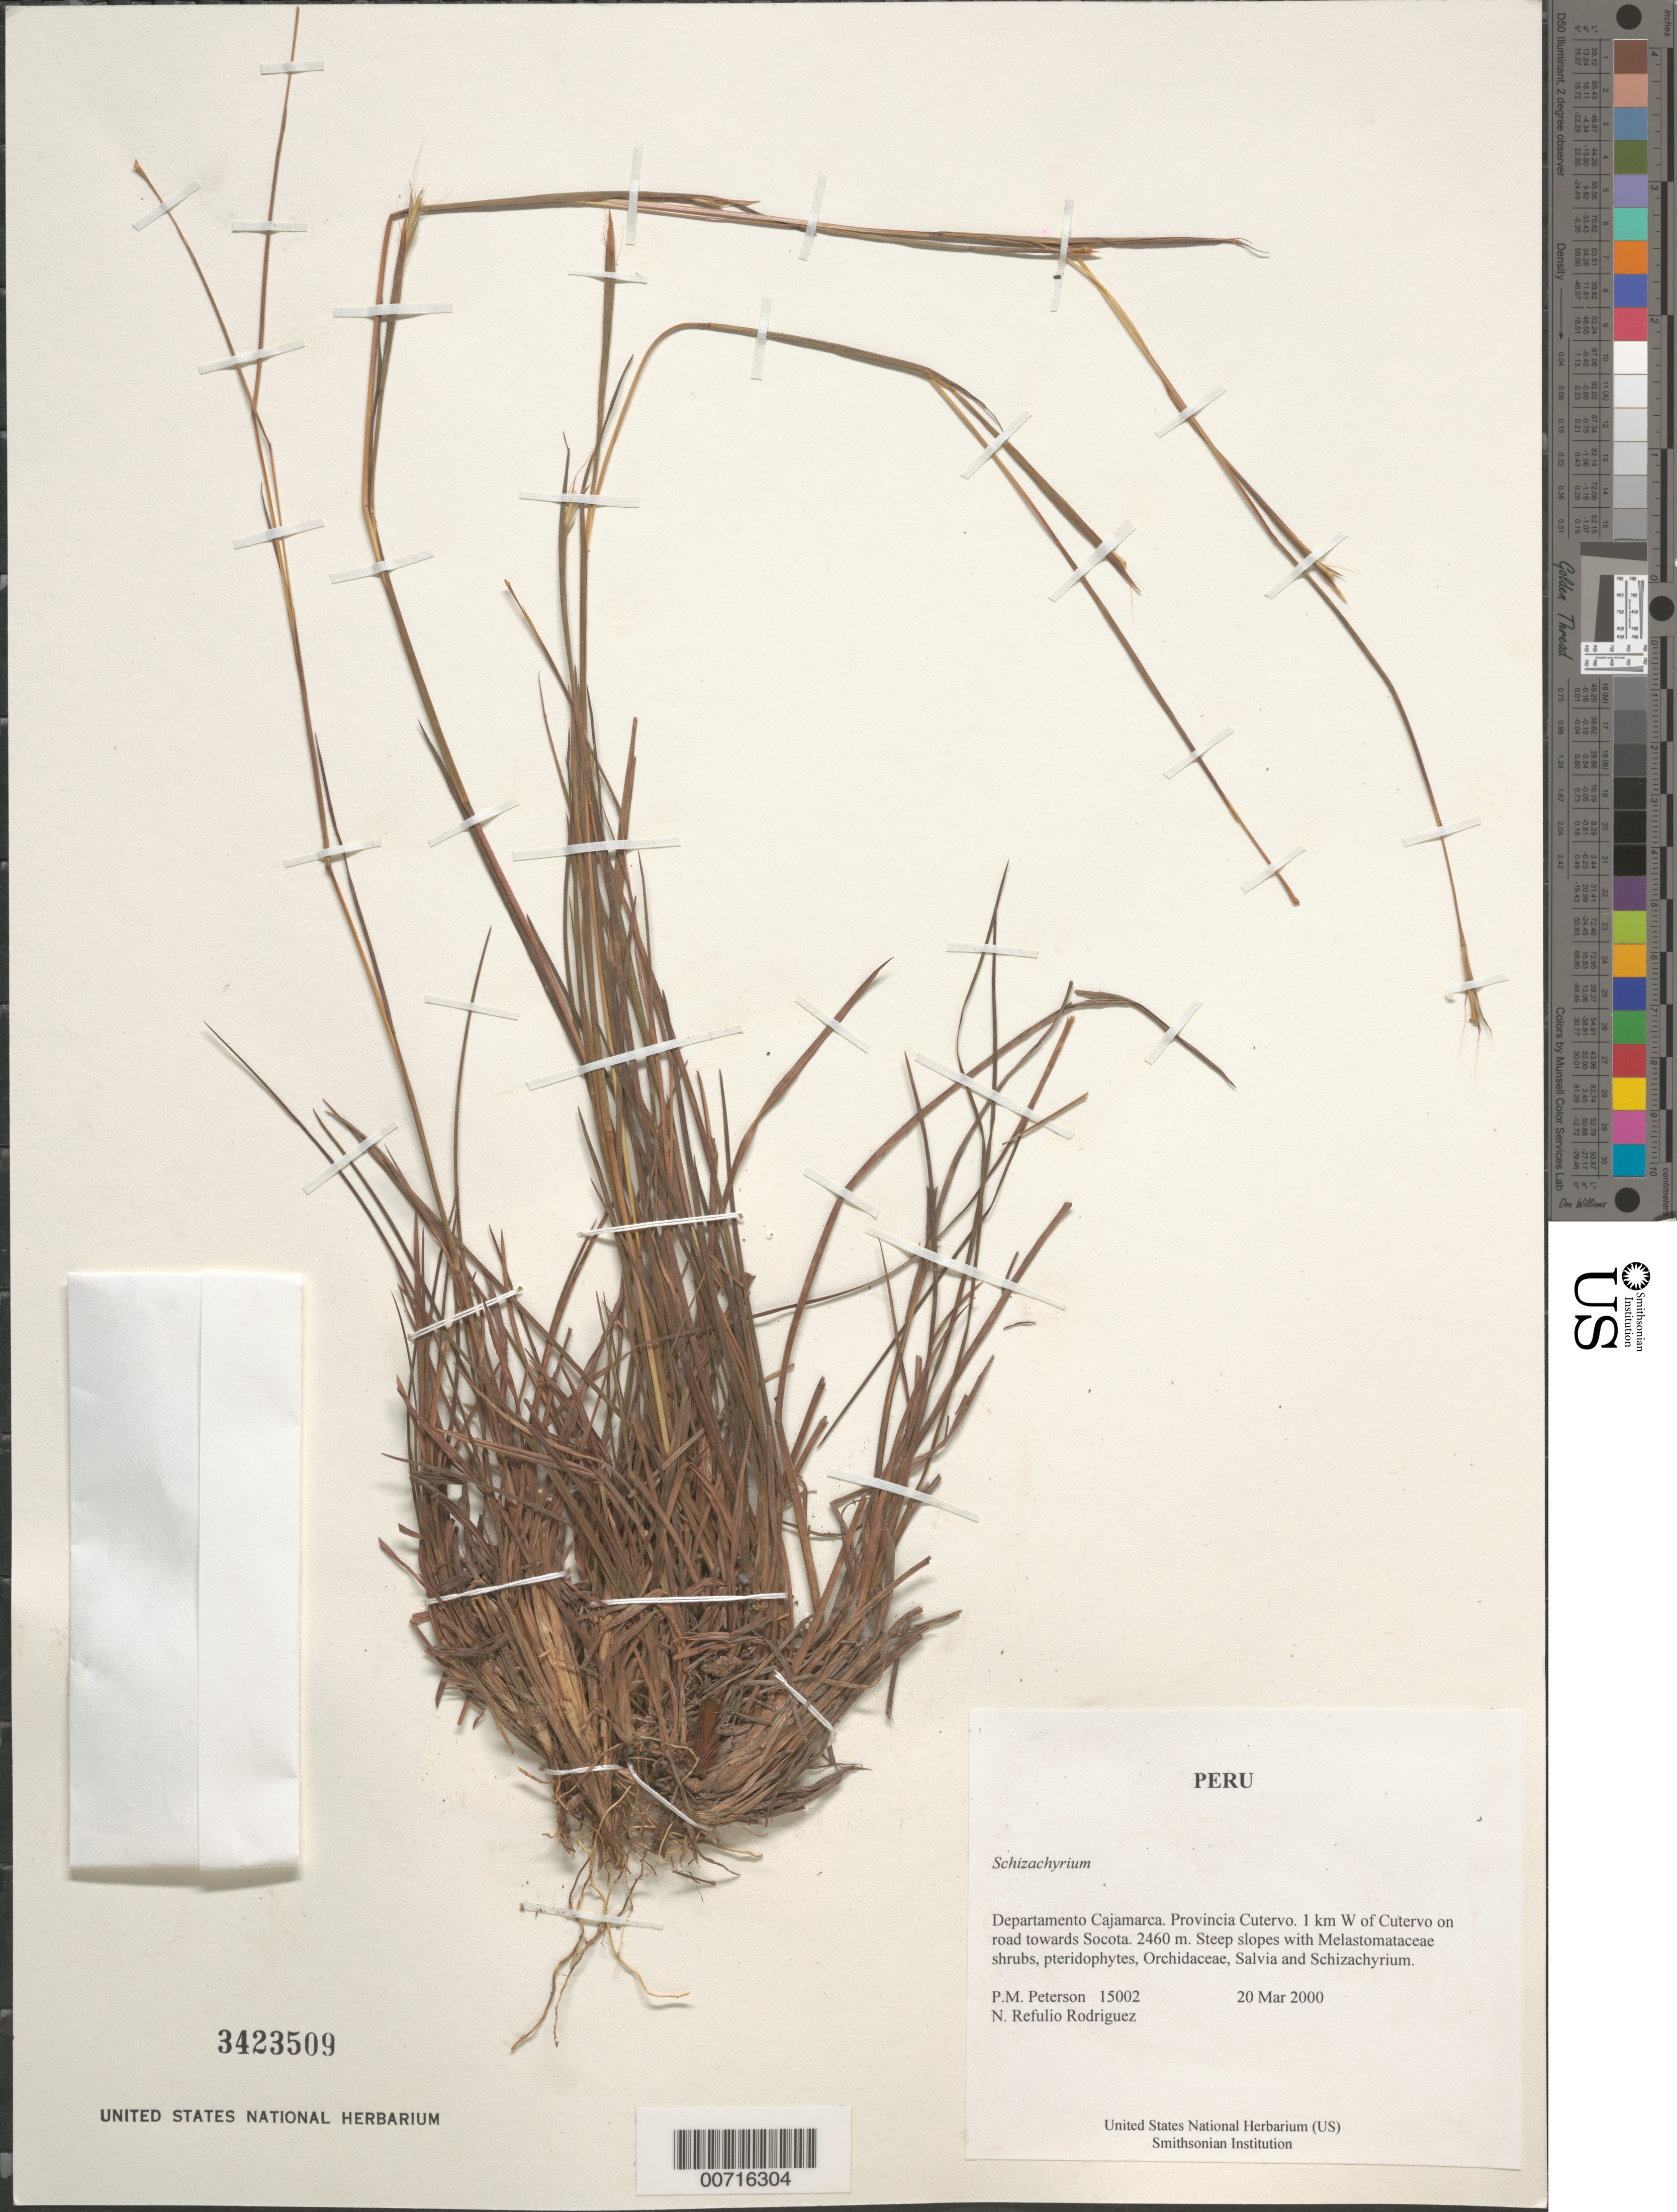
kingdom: Plantae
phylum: Tracheophyta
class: Liliopsida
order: Poales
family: Poaceae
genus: Schizachyrium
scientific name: Schizachyrium sp.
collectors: P. M. Peterson & N. Refulio-Rodríguez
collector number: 15002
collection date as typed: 20 Mar 2000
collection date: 2000-03-20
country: Peru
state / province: Cajamarca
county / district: Cutervo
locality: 1 km W of Cutervo on road towards Socota.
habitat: Steep slopes with Melastomataceae shrubs, pteridophytes, Orchidaceae, Salvia and Schizachyrium.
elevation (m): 2460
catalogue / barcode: US 3423509